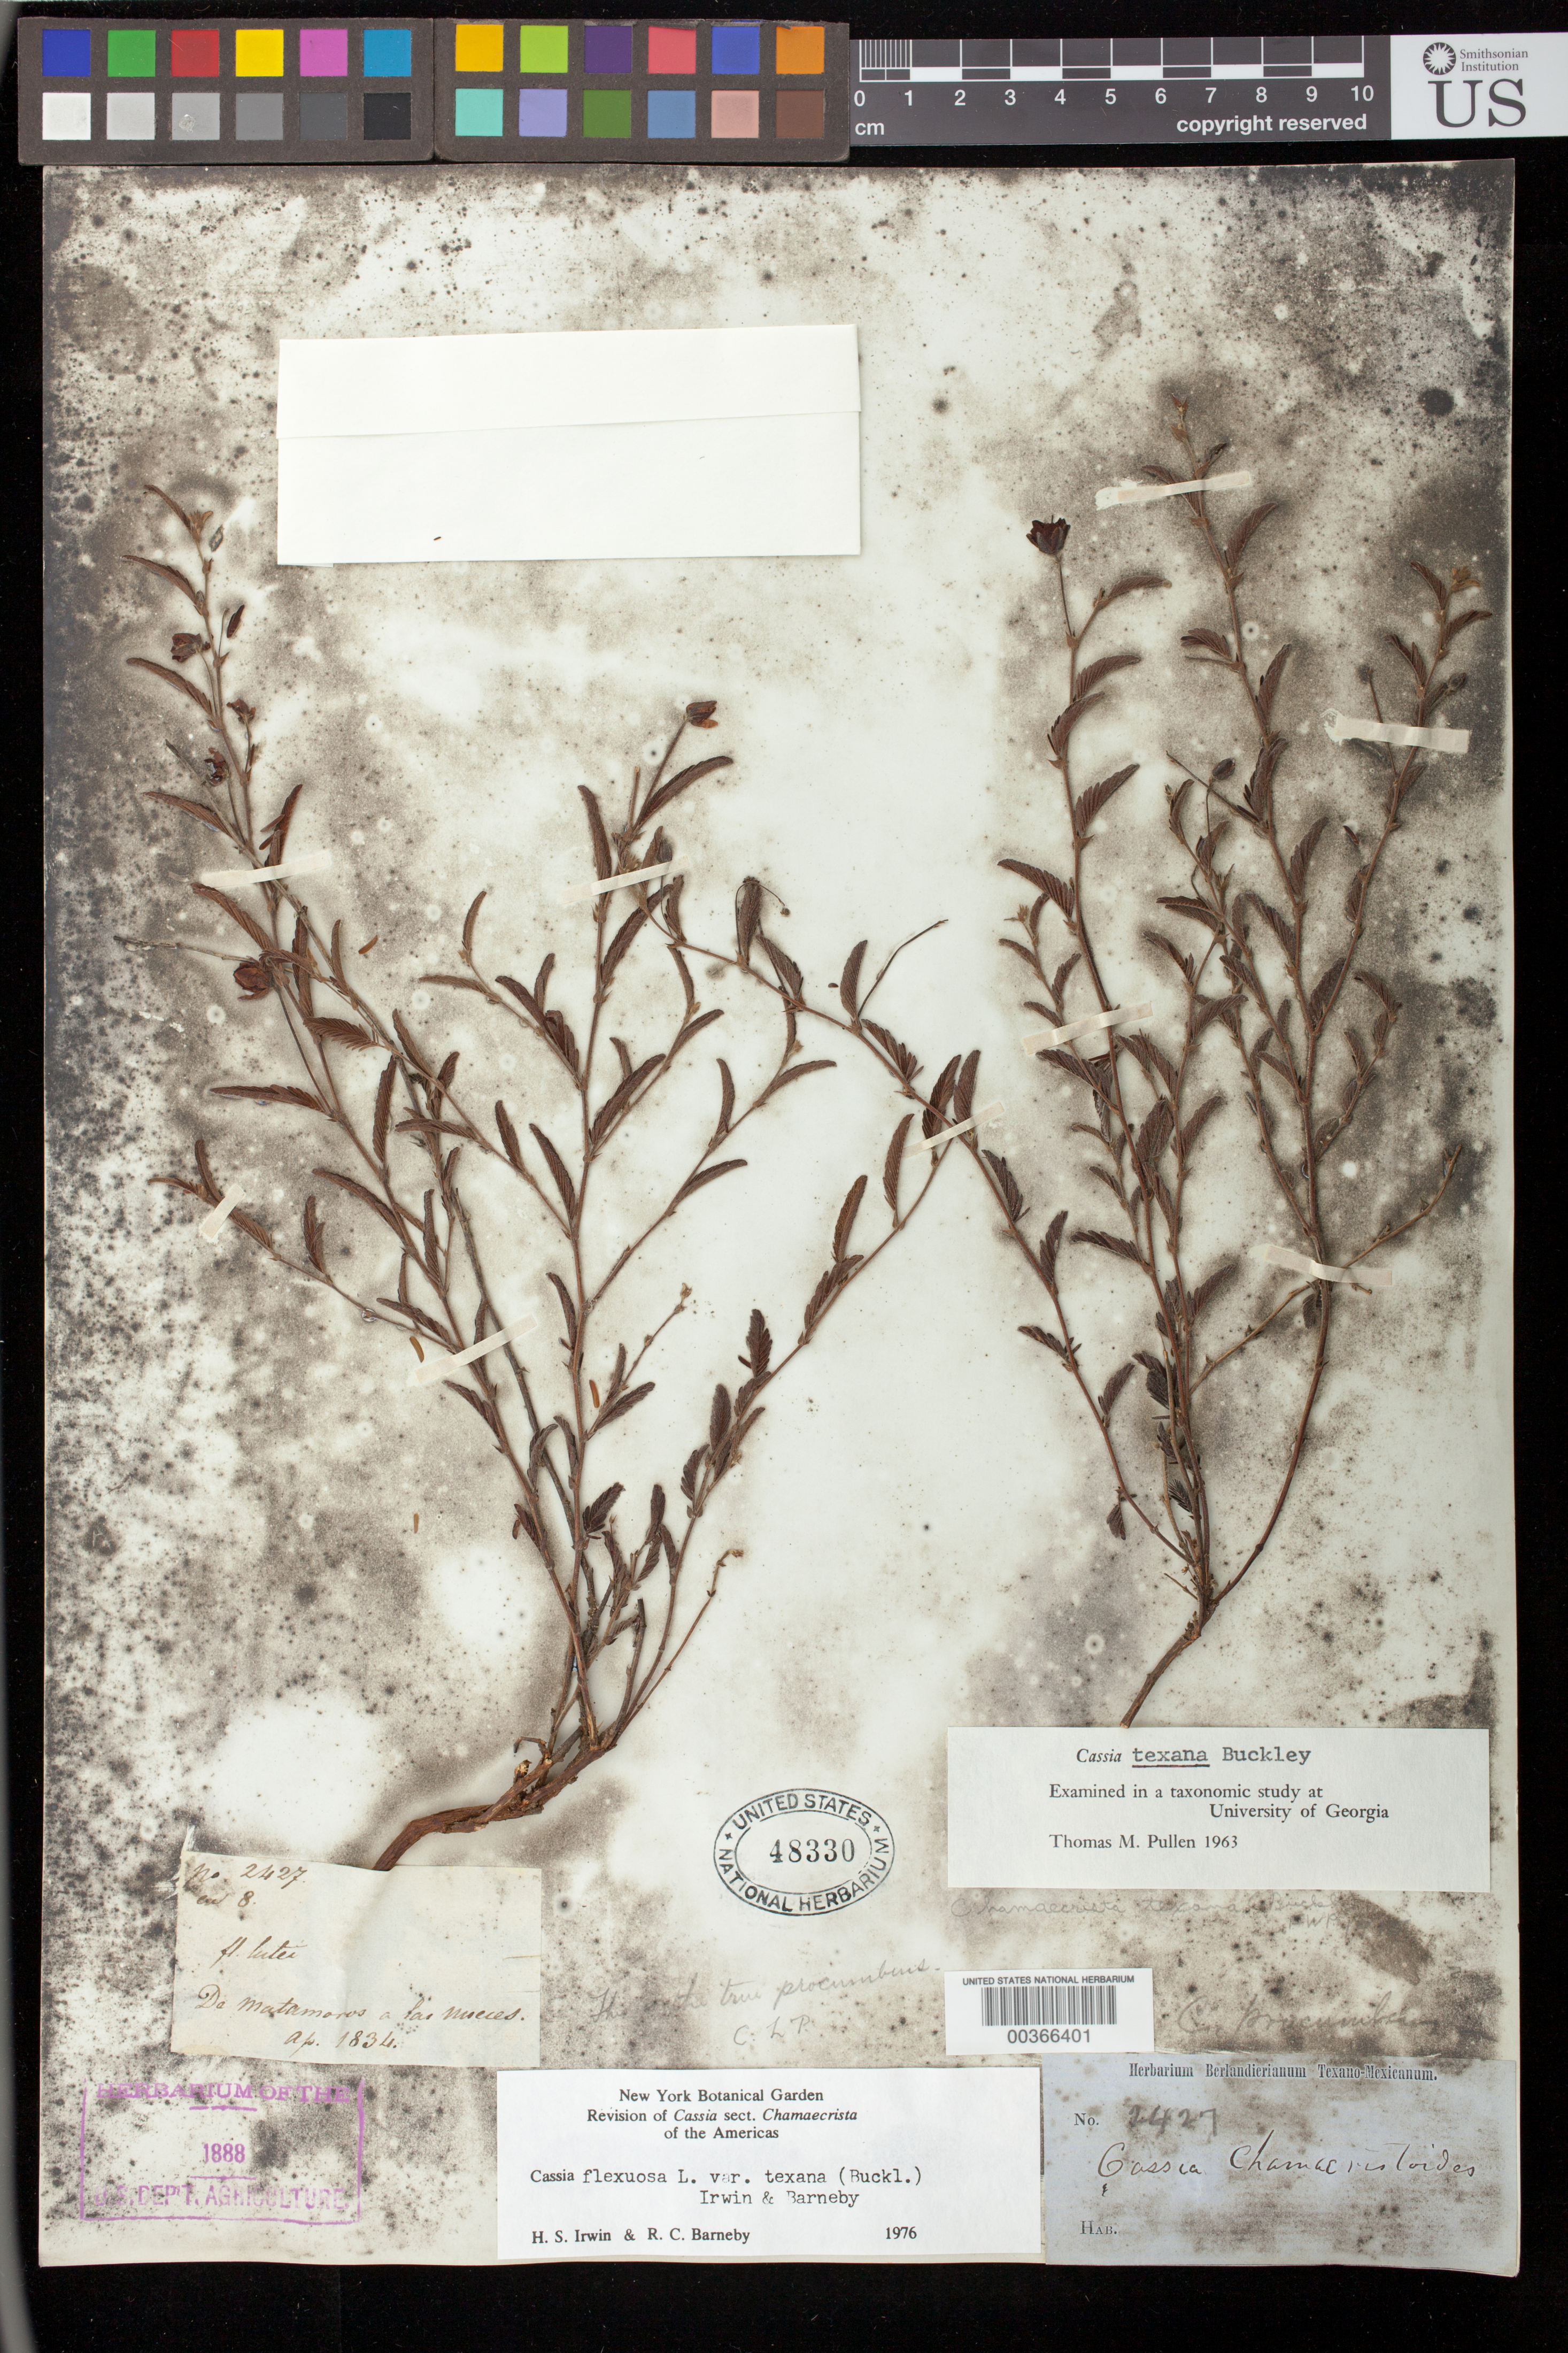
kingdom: Plantae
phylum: Tracheophyta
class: Magnoliopsida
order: Fabales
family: Fabaceae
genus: Chamaecrista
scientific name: Chamaecrista flexuosa var. texana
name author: (Buckley) H.S. Irwin & Barneby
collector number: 2427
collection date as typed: Apr 1834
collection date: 1834-04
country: Mexico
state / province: Tamaulipas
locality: De Matamoros a Las Nueces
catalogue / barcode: US 48330